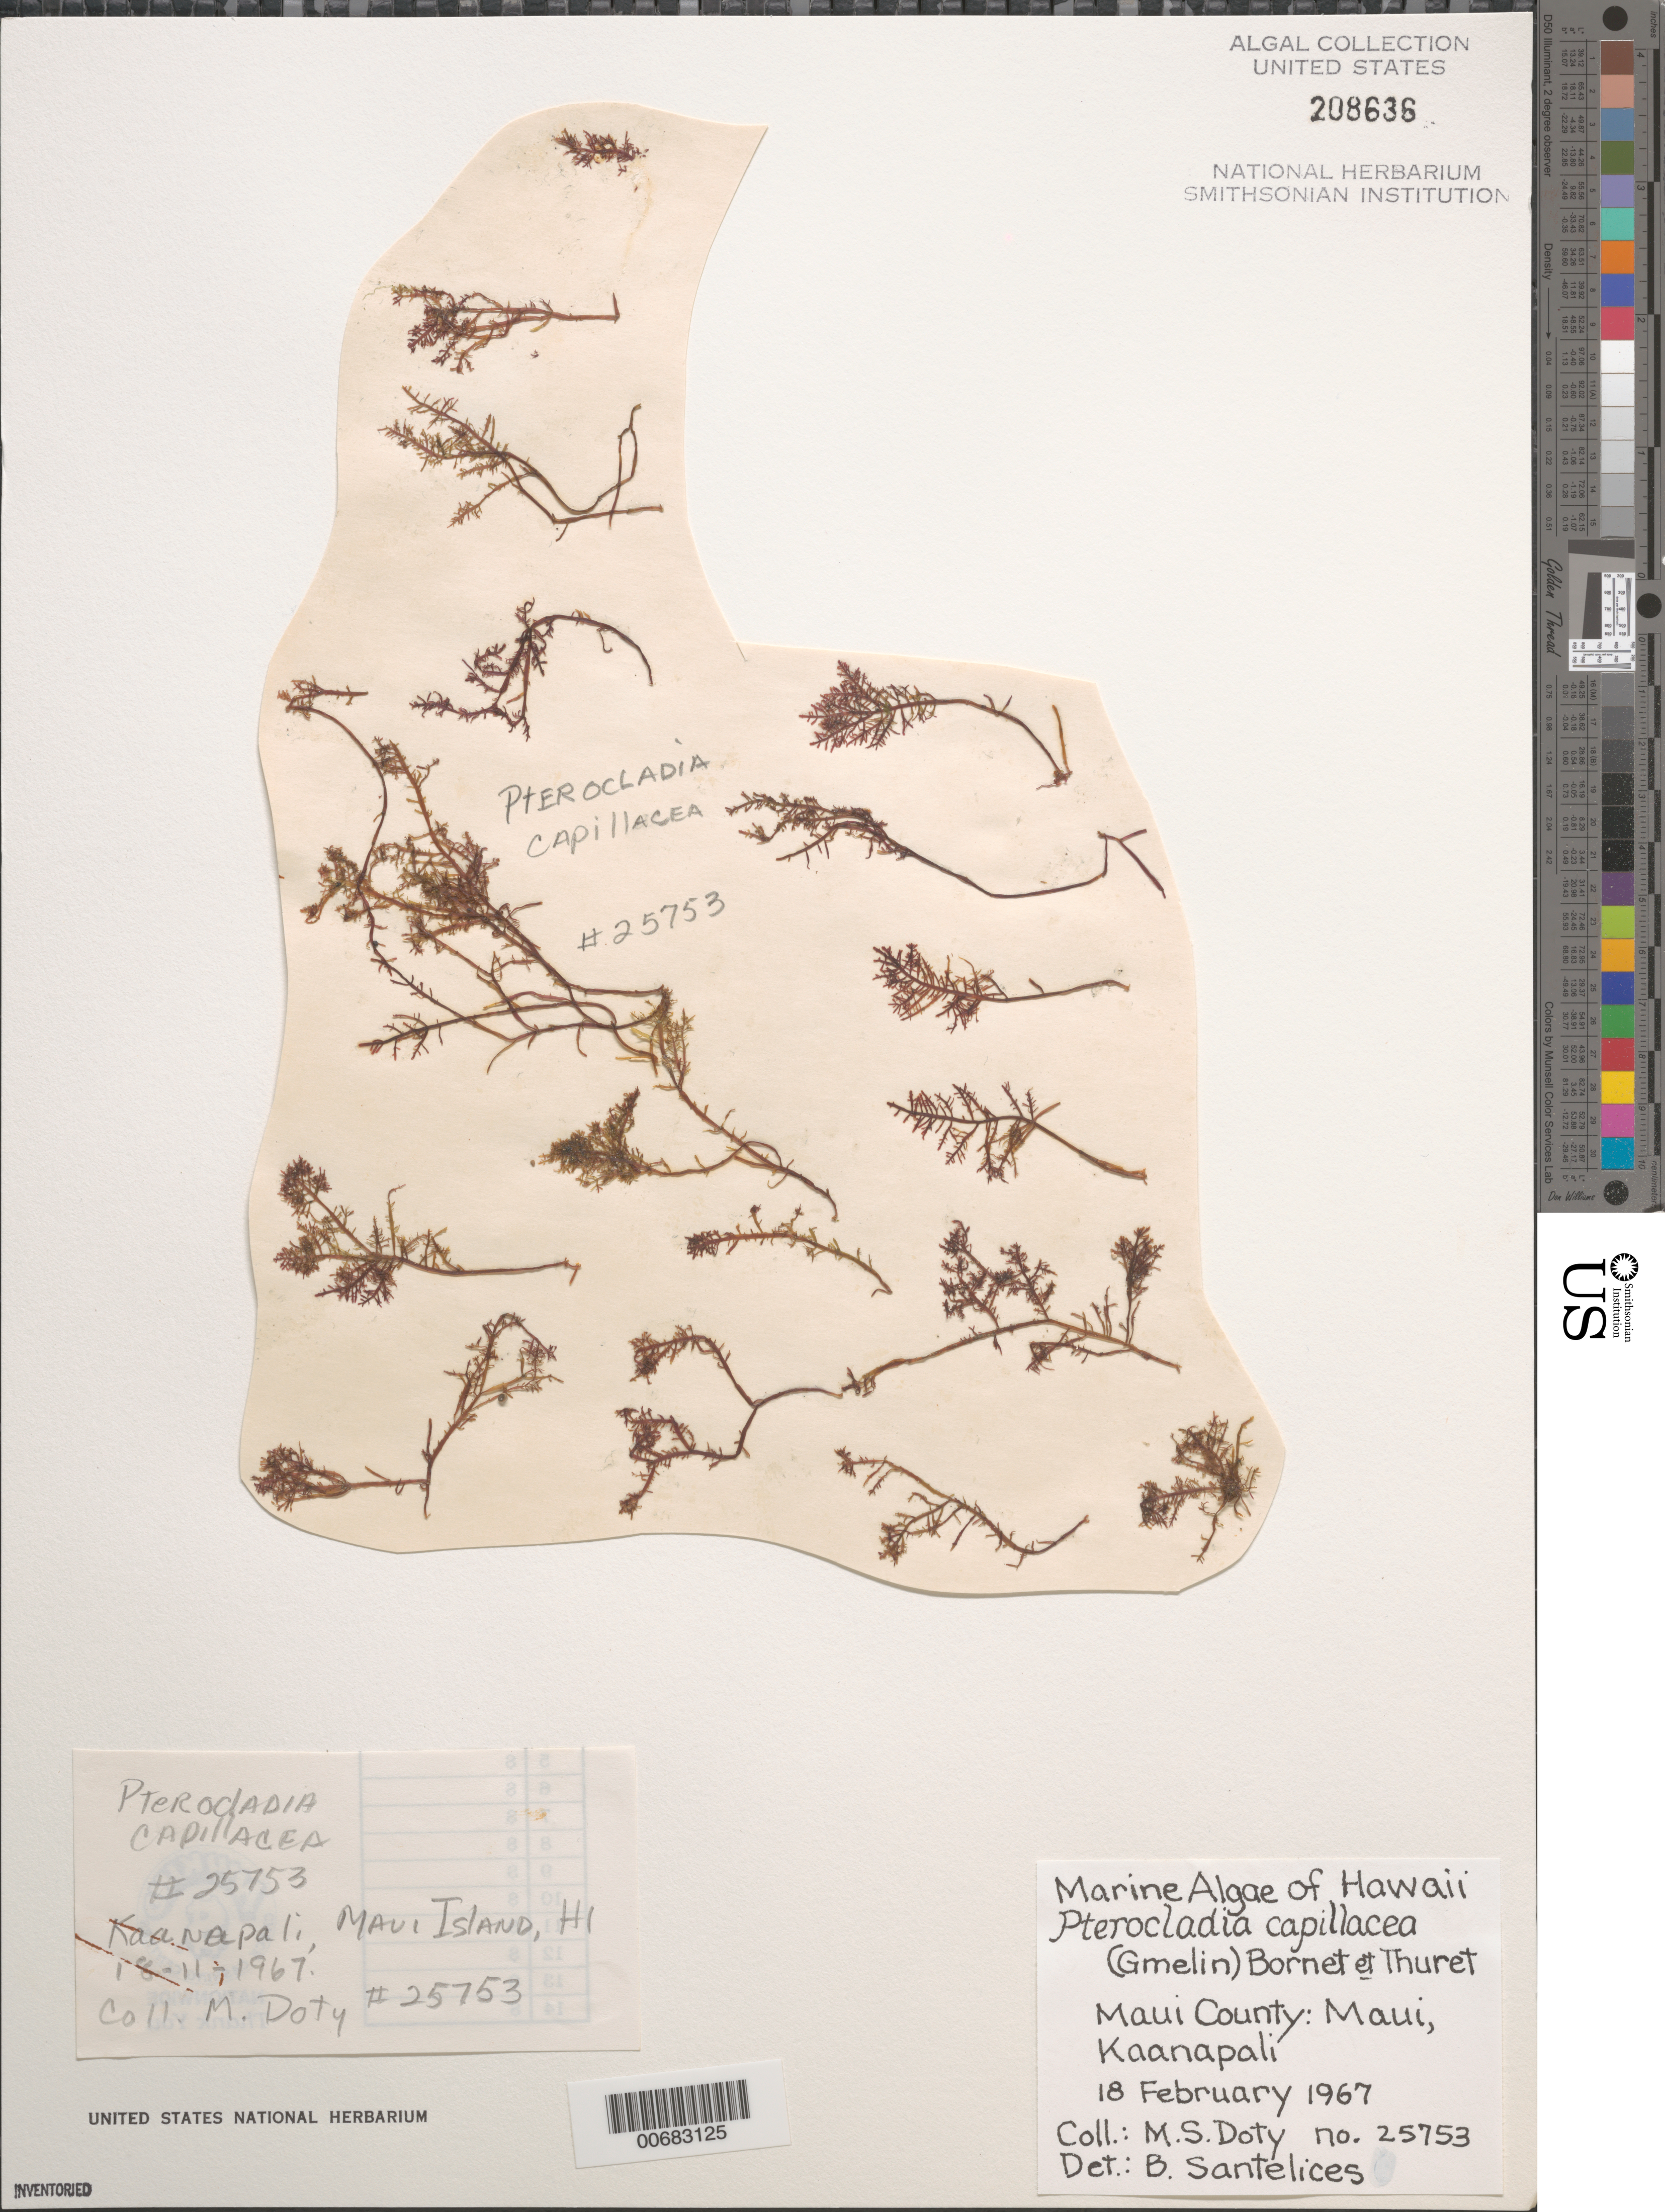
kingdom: Plantae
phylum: Rhodophyta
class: Florideophyceae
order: Gelidiales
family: Pterocladiaceae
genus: Pterocladiella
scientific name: Pterocladiella capillacea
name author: (S.G. Gmel.) Santelices & Hommers.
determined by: Algae name updating Project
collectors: M. S. Doty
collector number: MSD 25753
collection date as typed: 18 Feb 1967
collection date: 1967-02-18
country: United States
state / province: Hawaii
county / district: Maui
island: Maui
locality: Kaanapali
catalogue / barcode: US 208636